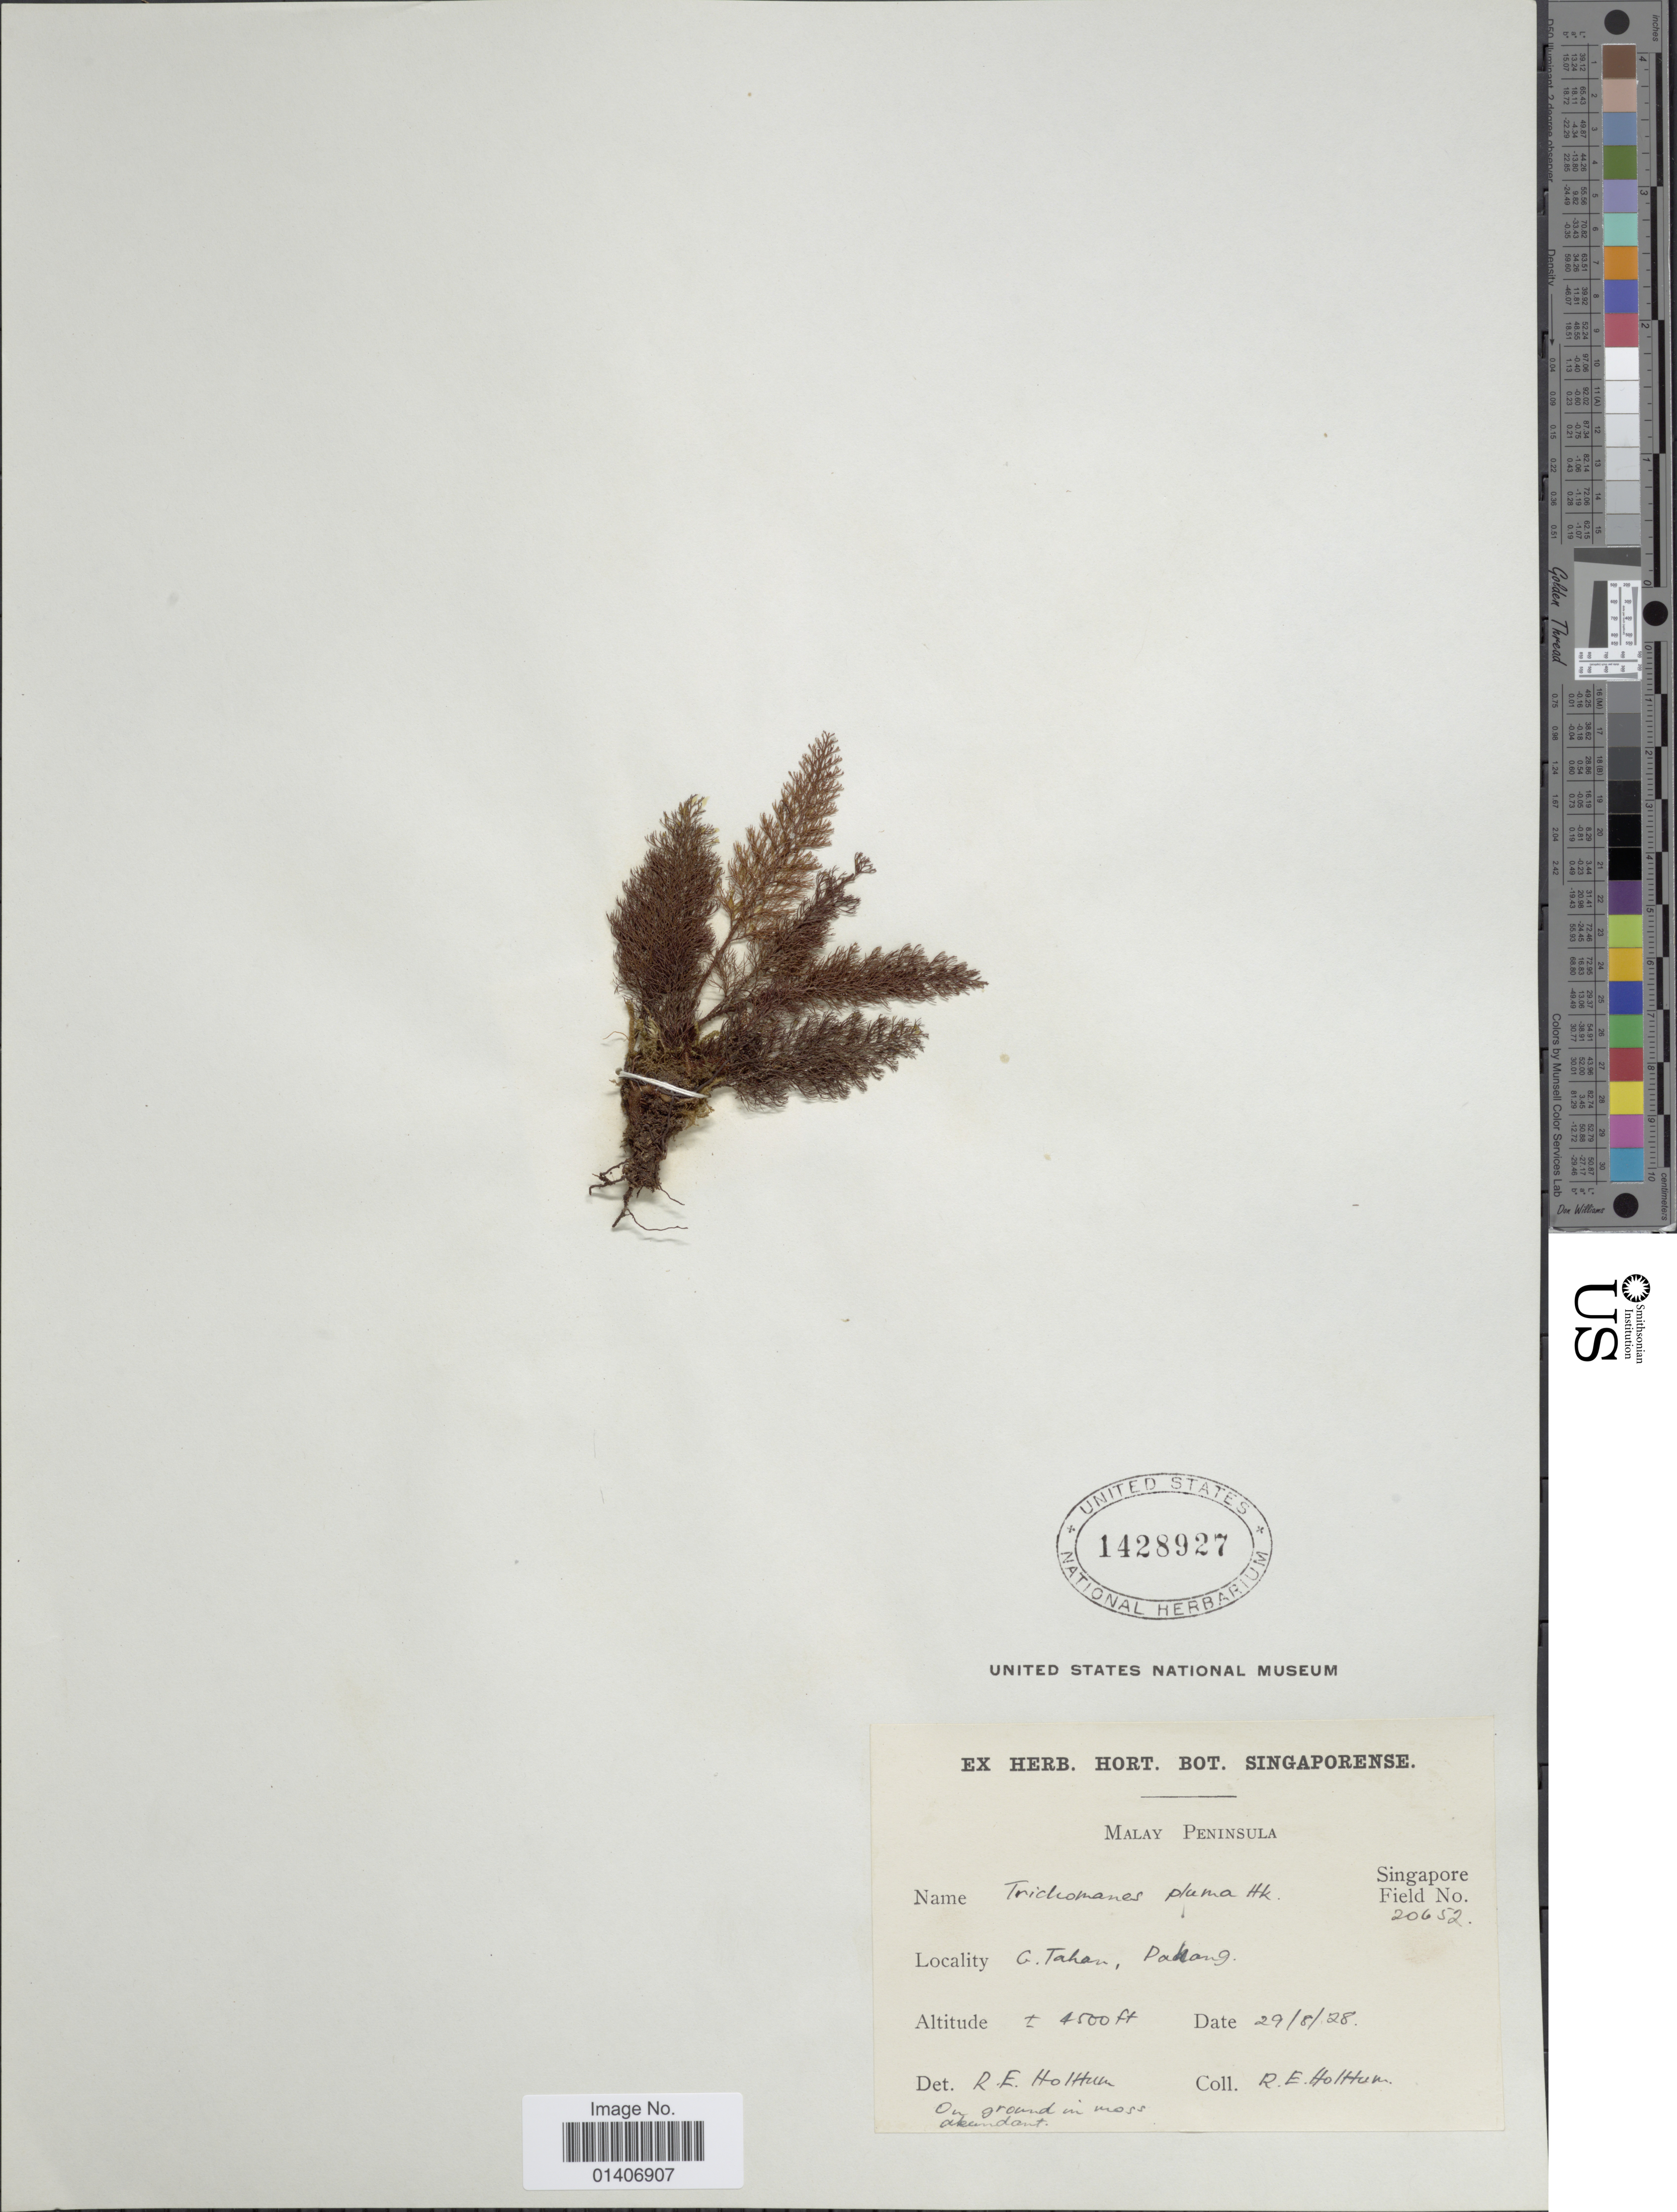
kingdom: Plantae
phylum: Tracheophyta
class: Polypodiopsida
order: Hymenophyllales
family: Hymenophyllaceae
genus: Abrodictyum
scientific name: Abrodictyum meifolium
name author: (Bory) Ebihara & K. Iwats.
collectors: R. E. Holttum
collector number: Singapore Field 20652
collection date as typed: Transcribed d/m/y: 29/8/28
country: Malaysia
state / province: Pahang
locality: Malay Peninsula, G Tahan [interpreted]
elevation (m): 1372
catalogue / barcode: US 1428927